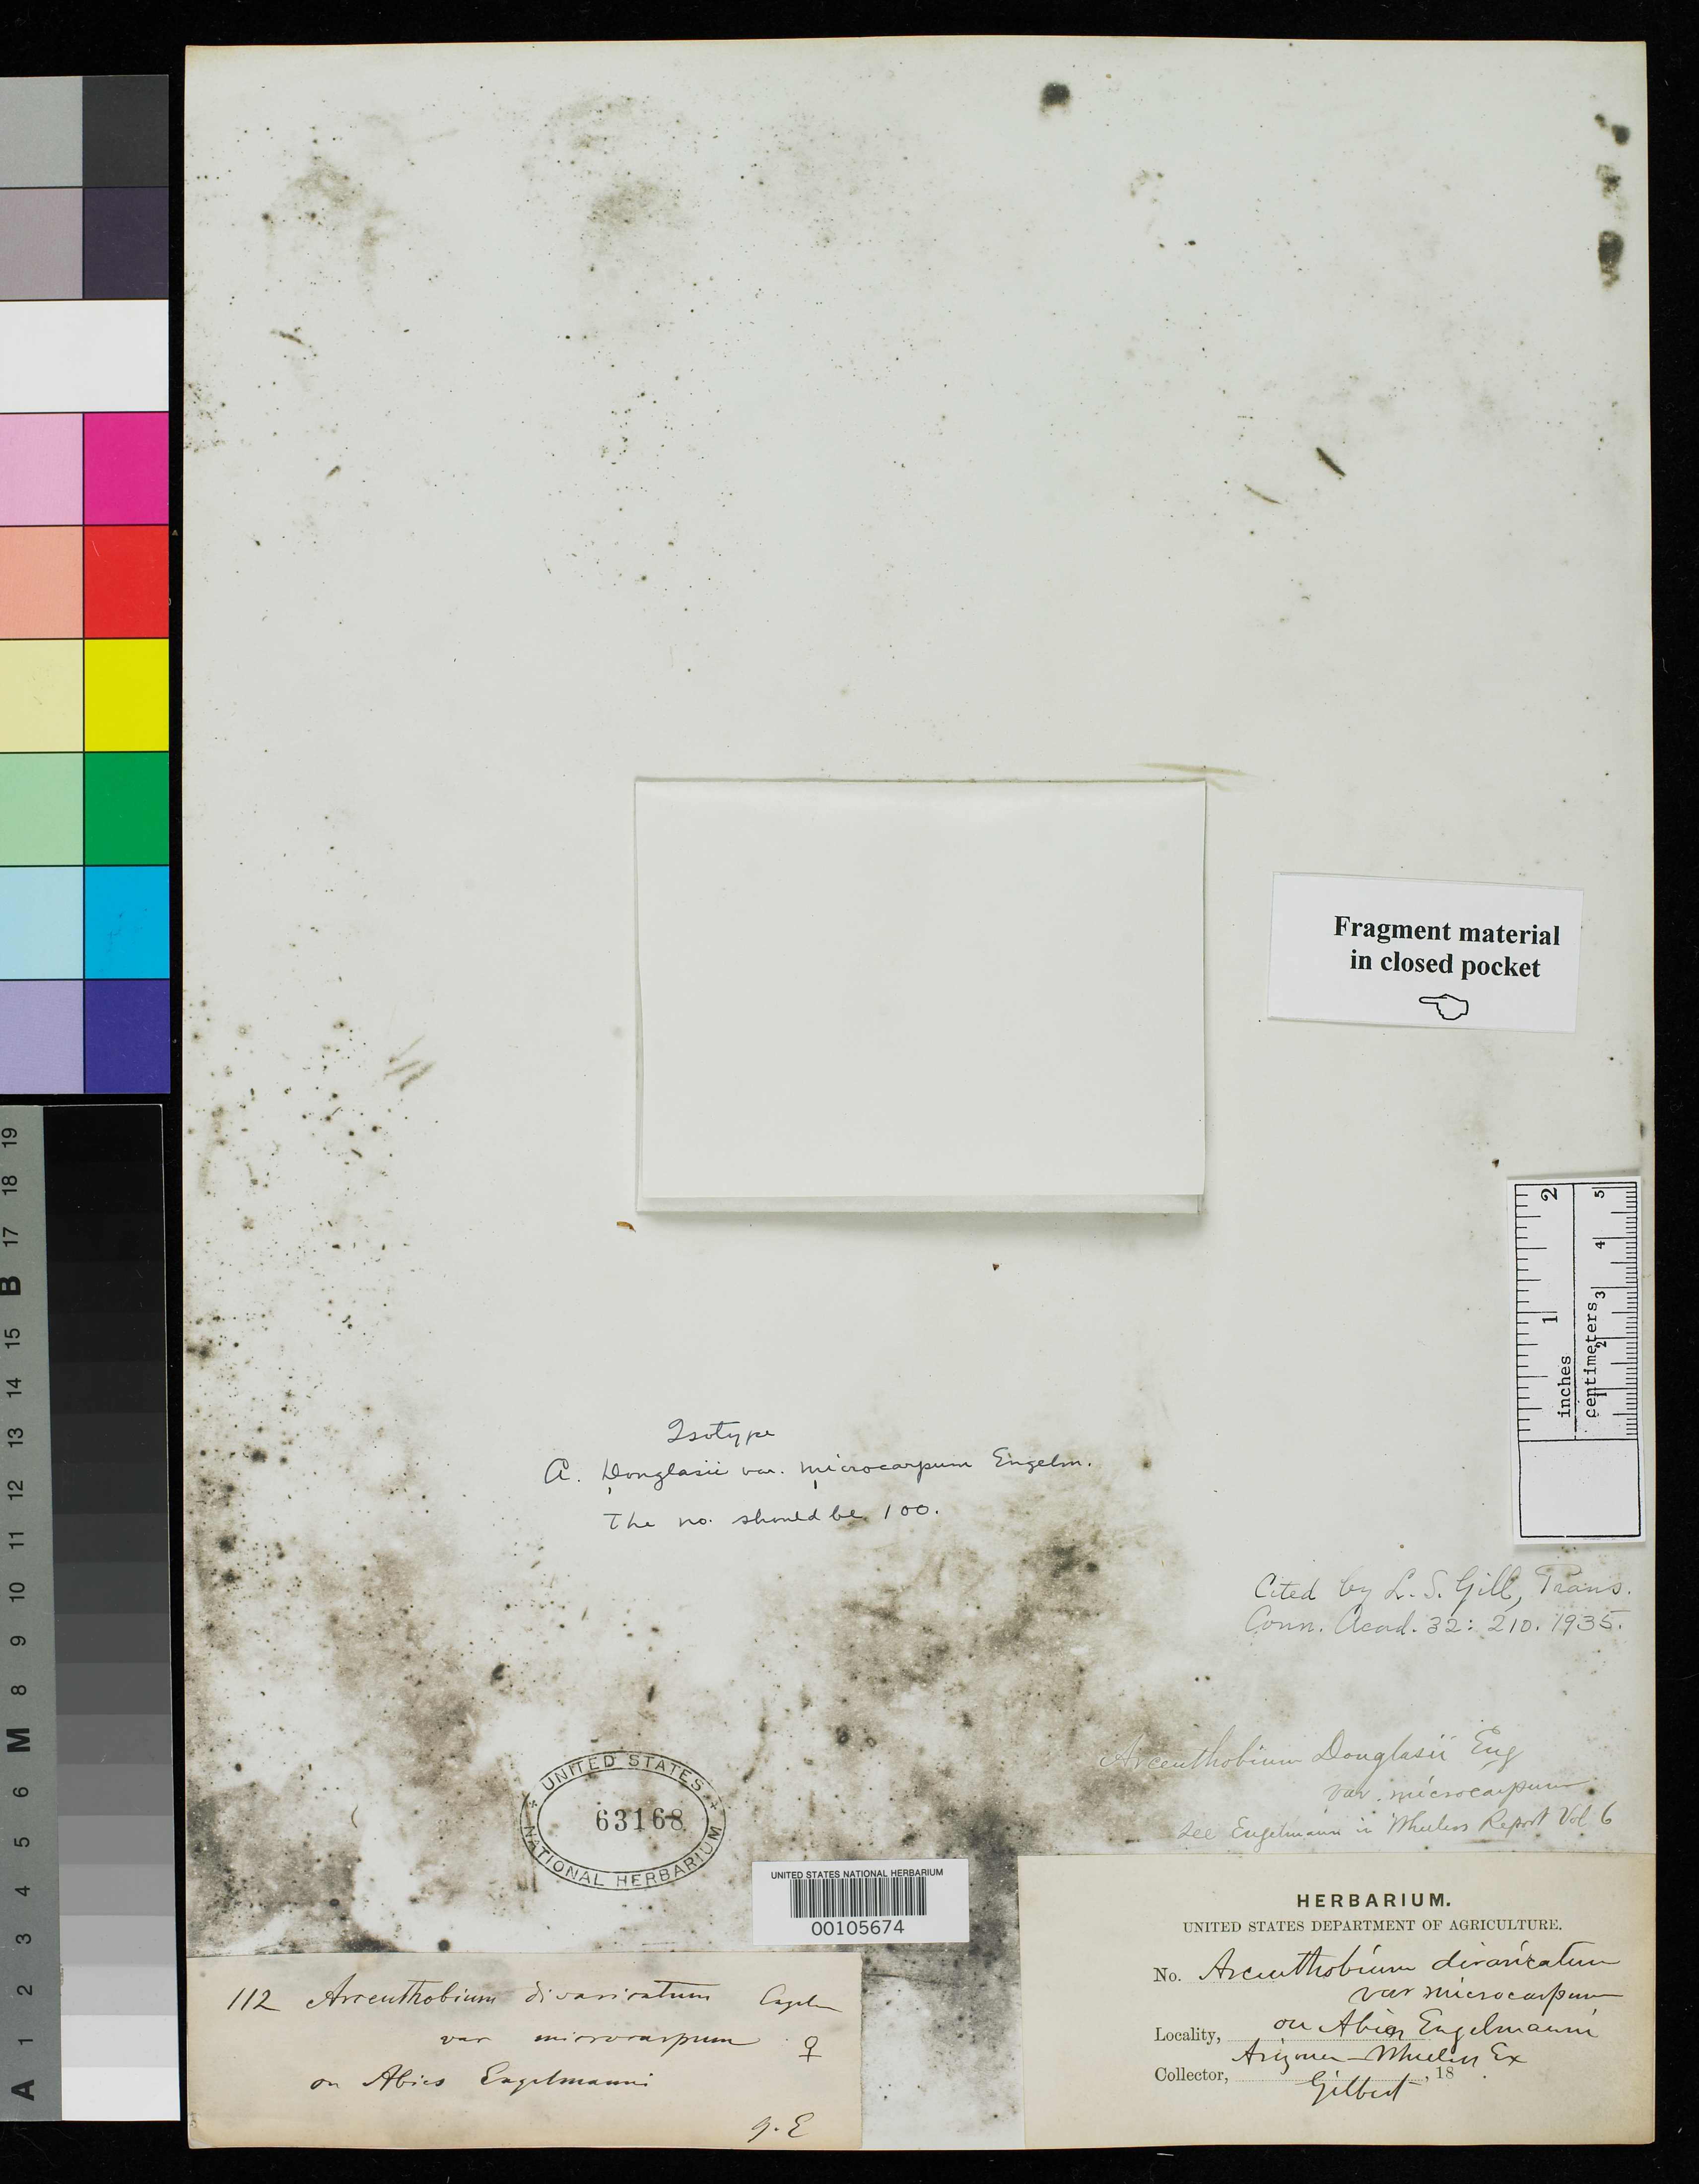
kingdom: Plantae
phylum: Tracheophyta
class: Magnoliopsida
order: Santalales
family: Viscaceae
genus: Arceuthobium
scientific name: Arceuthobium douglasii var. microcarpum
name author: Engelm. in G.M. Wheeler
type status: Isosyntype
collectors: G. K. Gilbert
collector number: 100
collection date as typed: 1873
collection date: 1873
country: United States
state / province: Arizona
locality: Sierra Blanca.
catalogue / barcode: US 63168